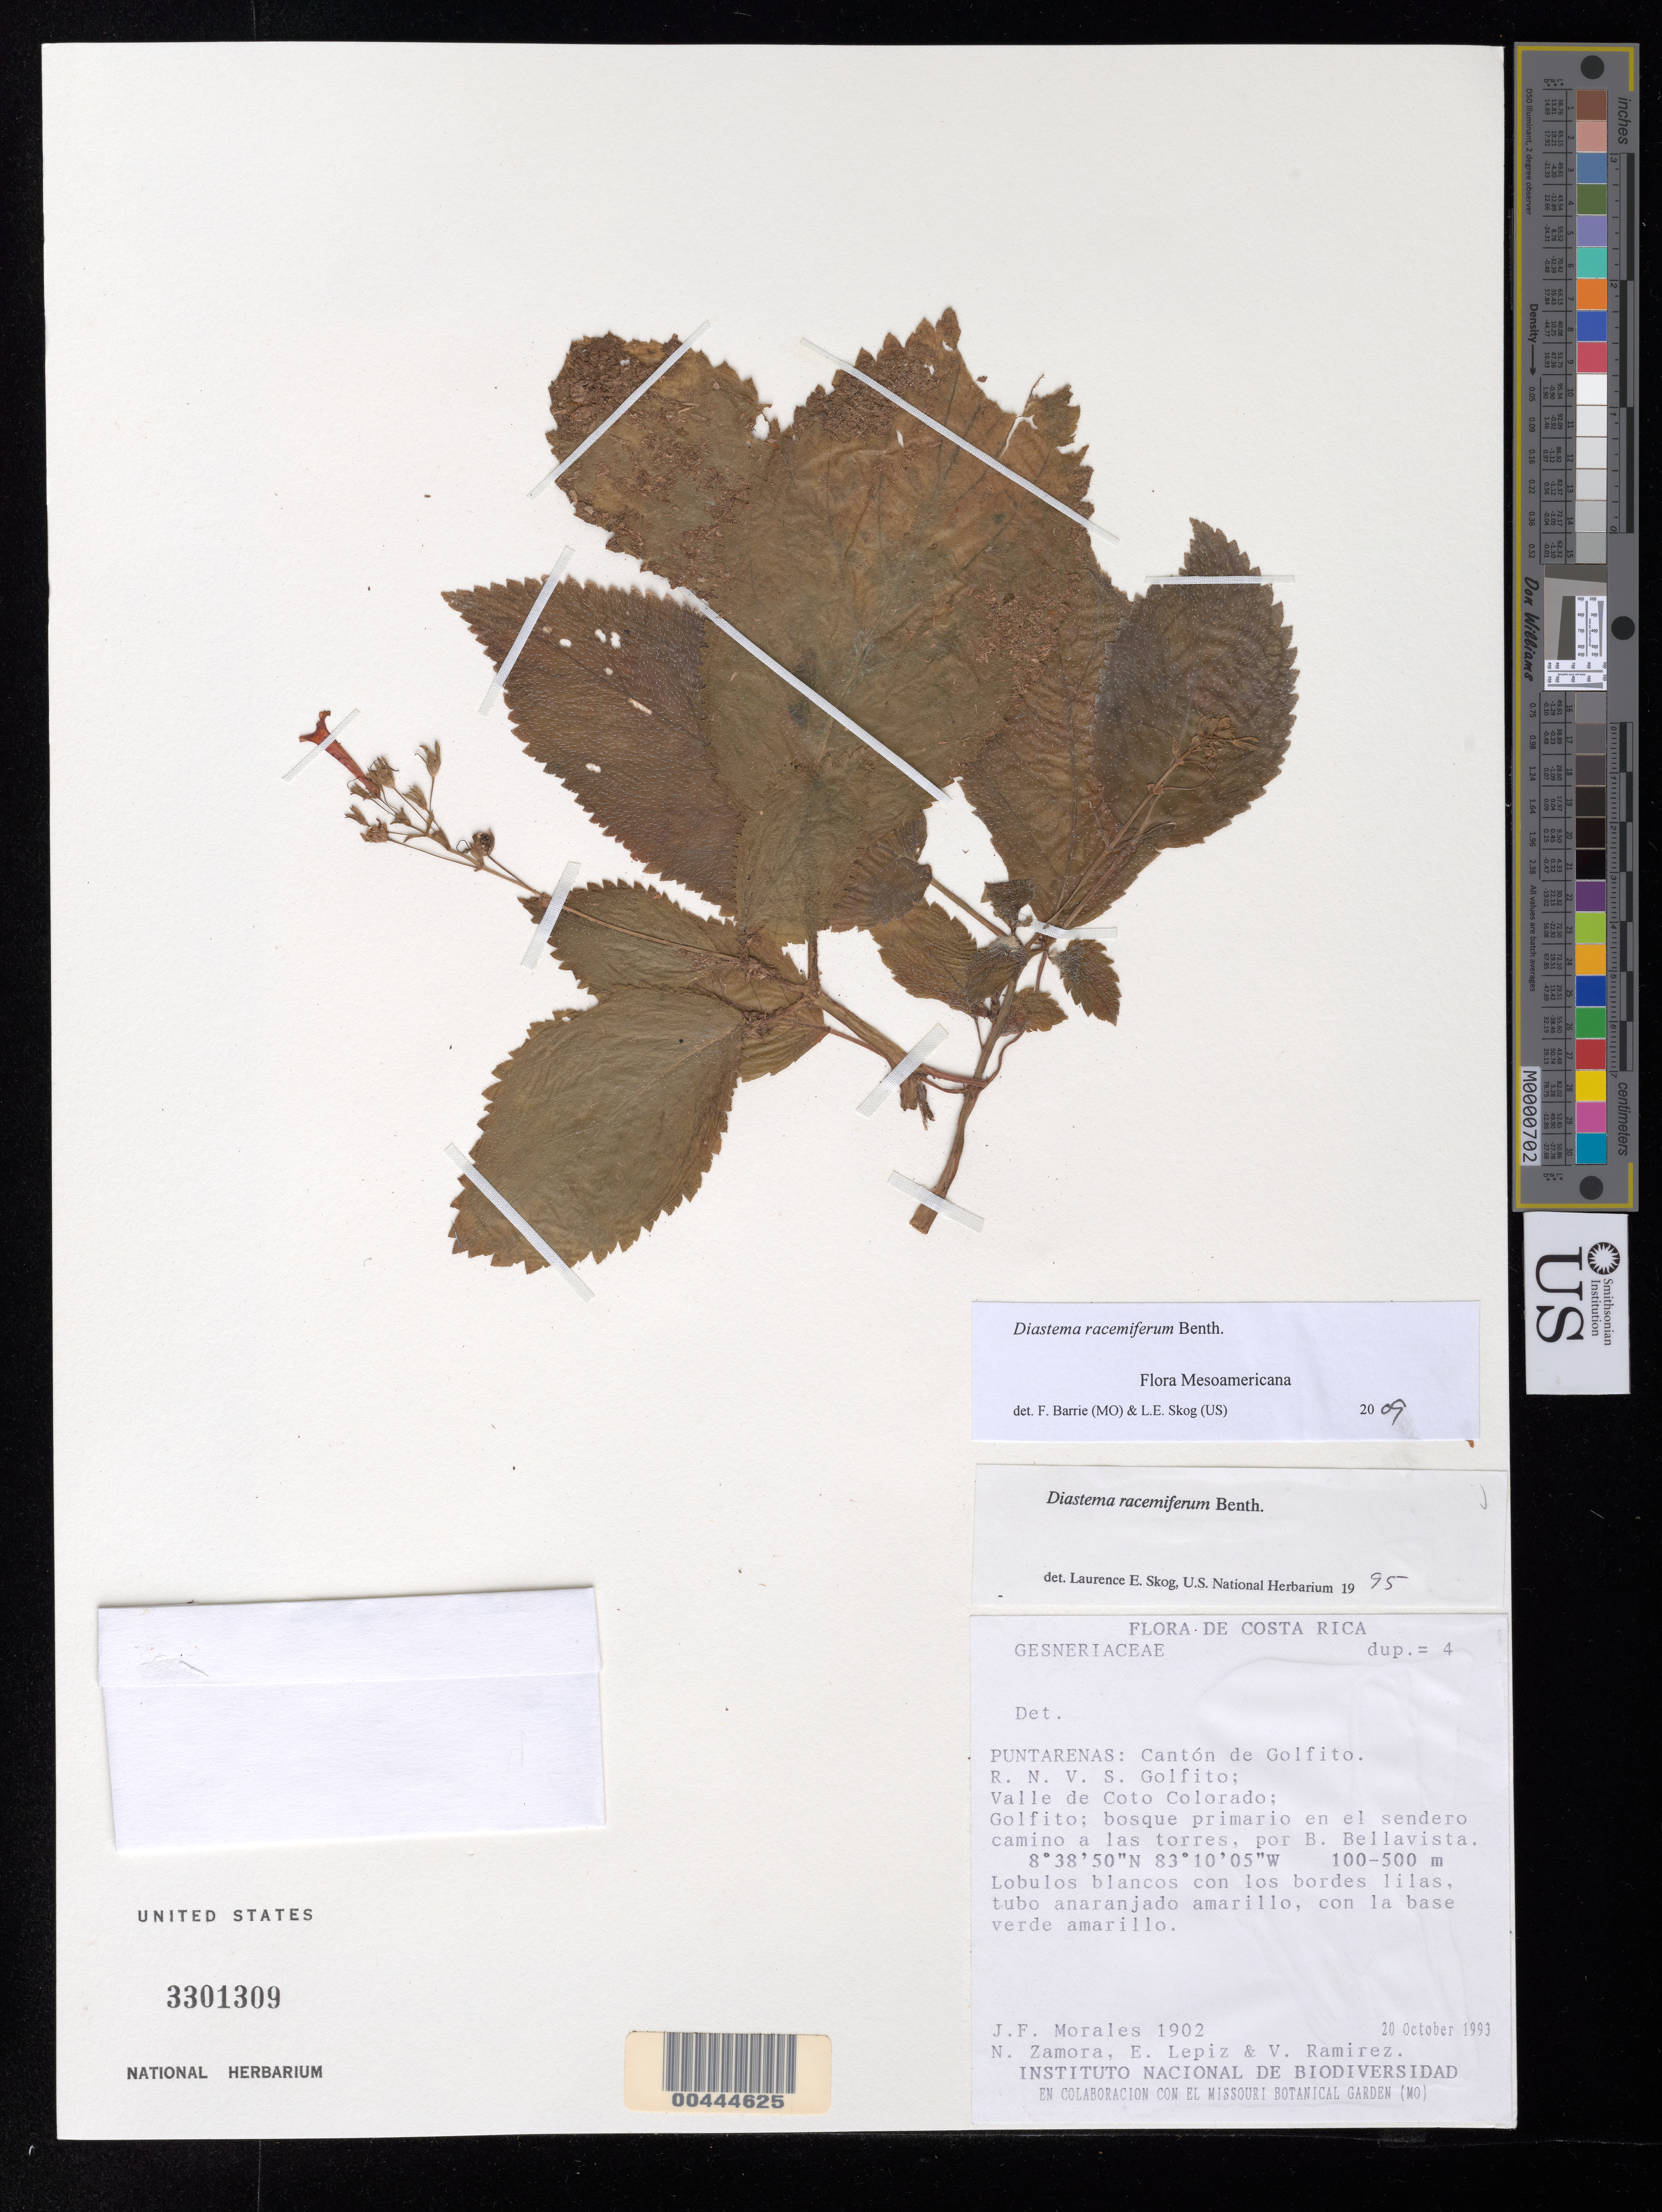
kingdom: Plantae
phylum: Tracheophyta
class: Magnoliopsida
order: Lamiales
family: Gesneriaceae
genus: Diastema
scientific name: Diastema racemiferum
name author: Benth.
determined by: Smith, --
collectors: J. Morales, N. Zamora, E. Lepiz & V. Ramirez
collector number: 1902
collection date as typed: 20 Oct 1993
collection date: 1993-10-20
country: Costa Rica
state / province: Puntarenas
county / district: Golfito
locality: Canton de golfito, golfito, valle de coto colorado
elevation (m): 100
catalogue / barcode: US 3301309